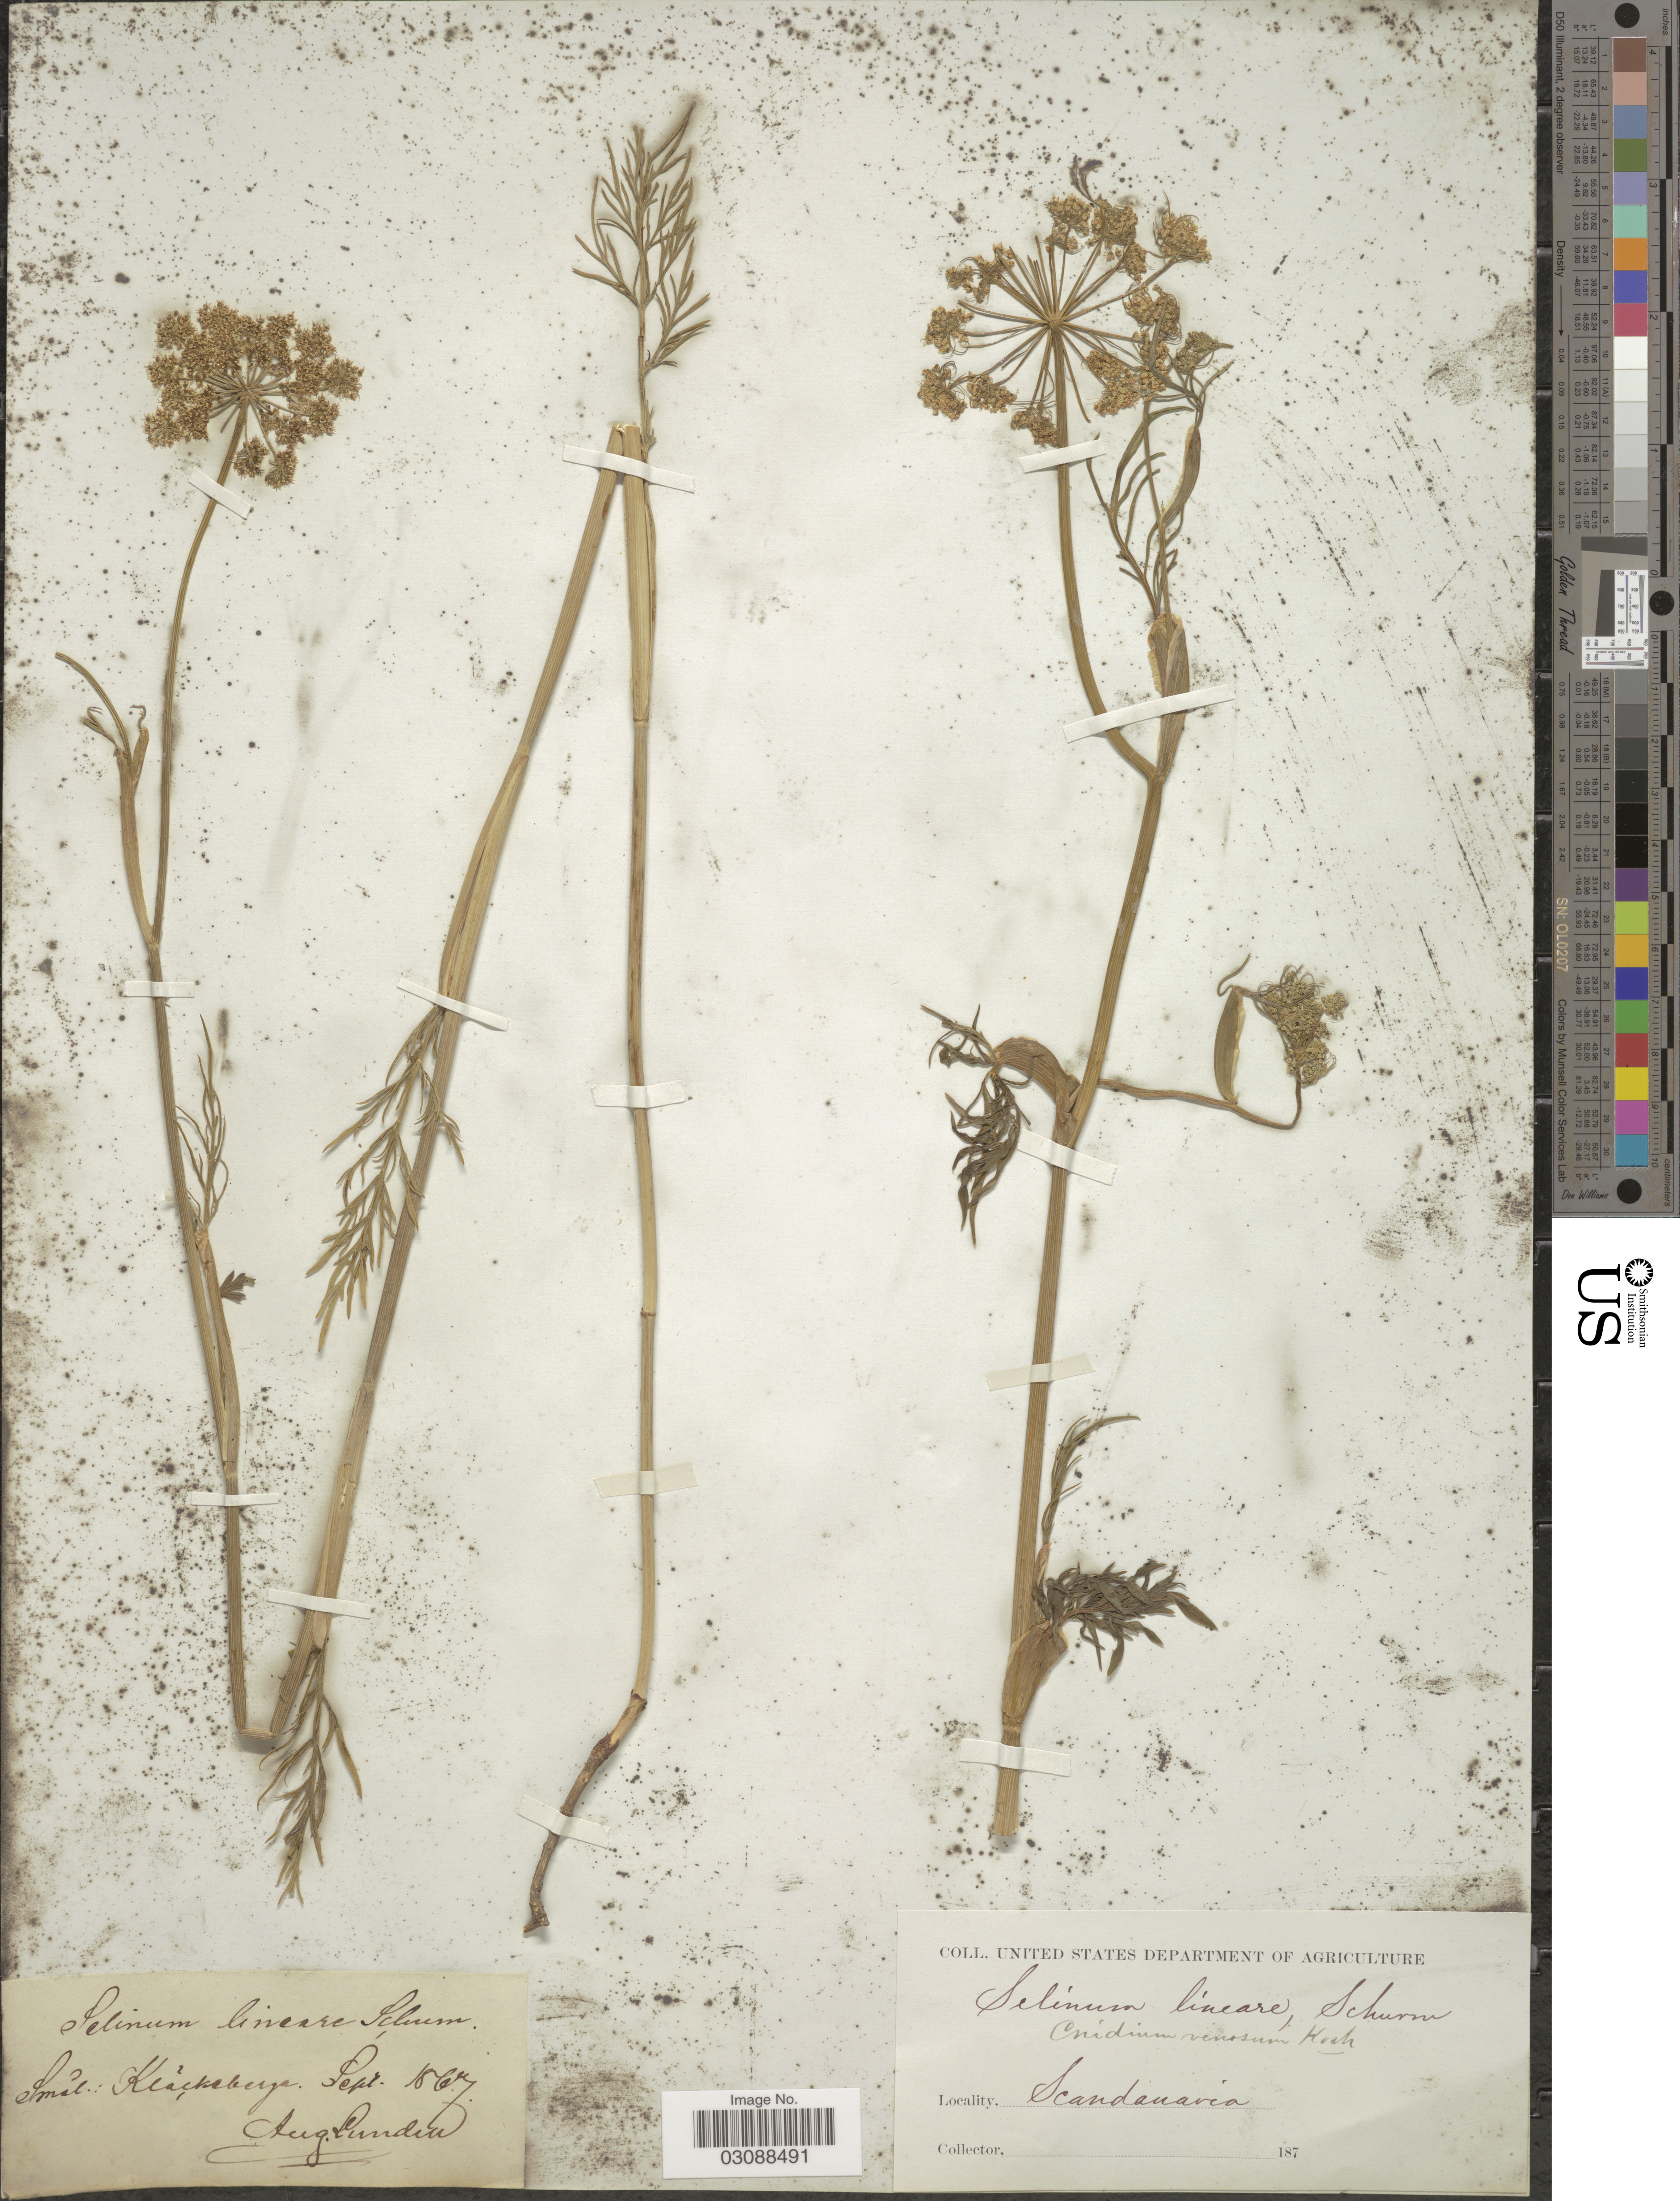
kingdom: Plantae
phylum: Tracheophyta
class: Magnoliopsida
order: Apiales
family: Apiaceae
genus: Cnidium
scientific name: Cnidium venosum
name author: (Hoffm.) W.D.J. Koch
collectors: A. Lunden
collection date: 1867-09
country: Sweden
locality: Scandanavia. Smal: Klacksberge [interpreted].